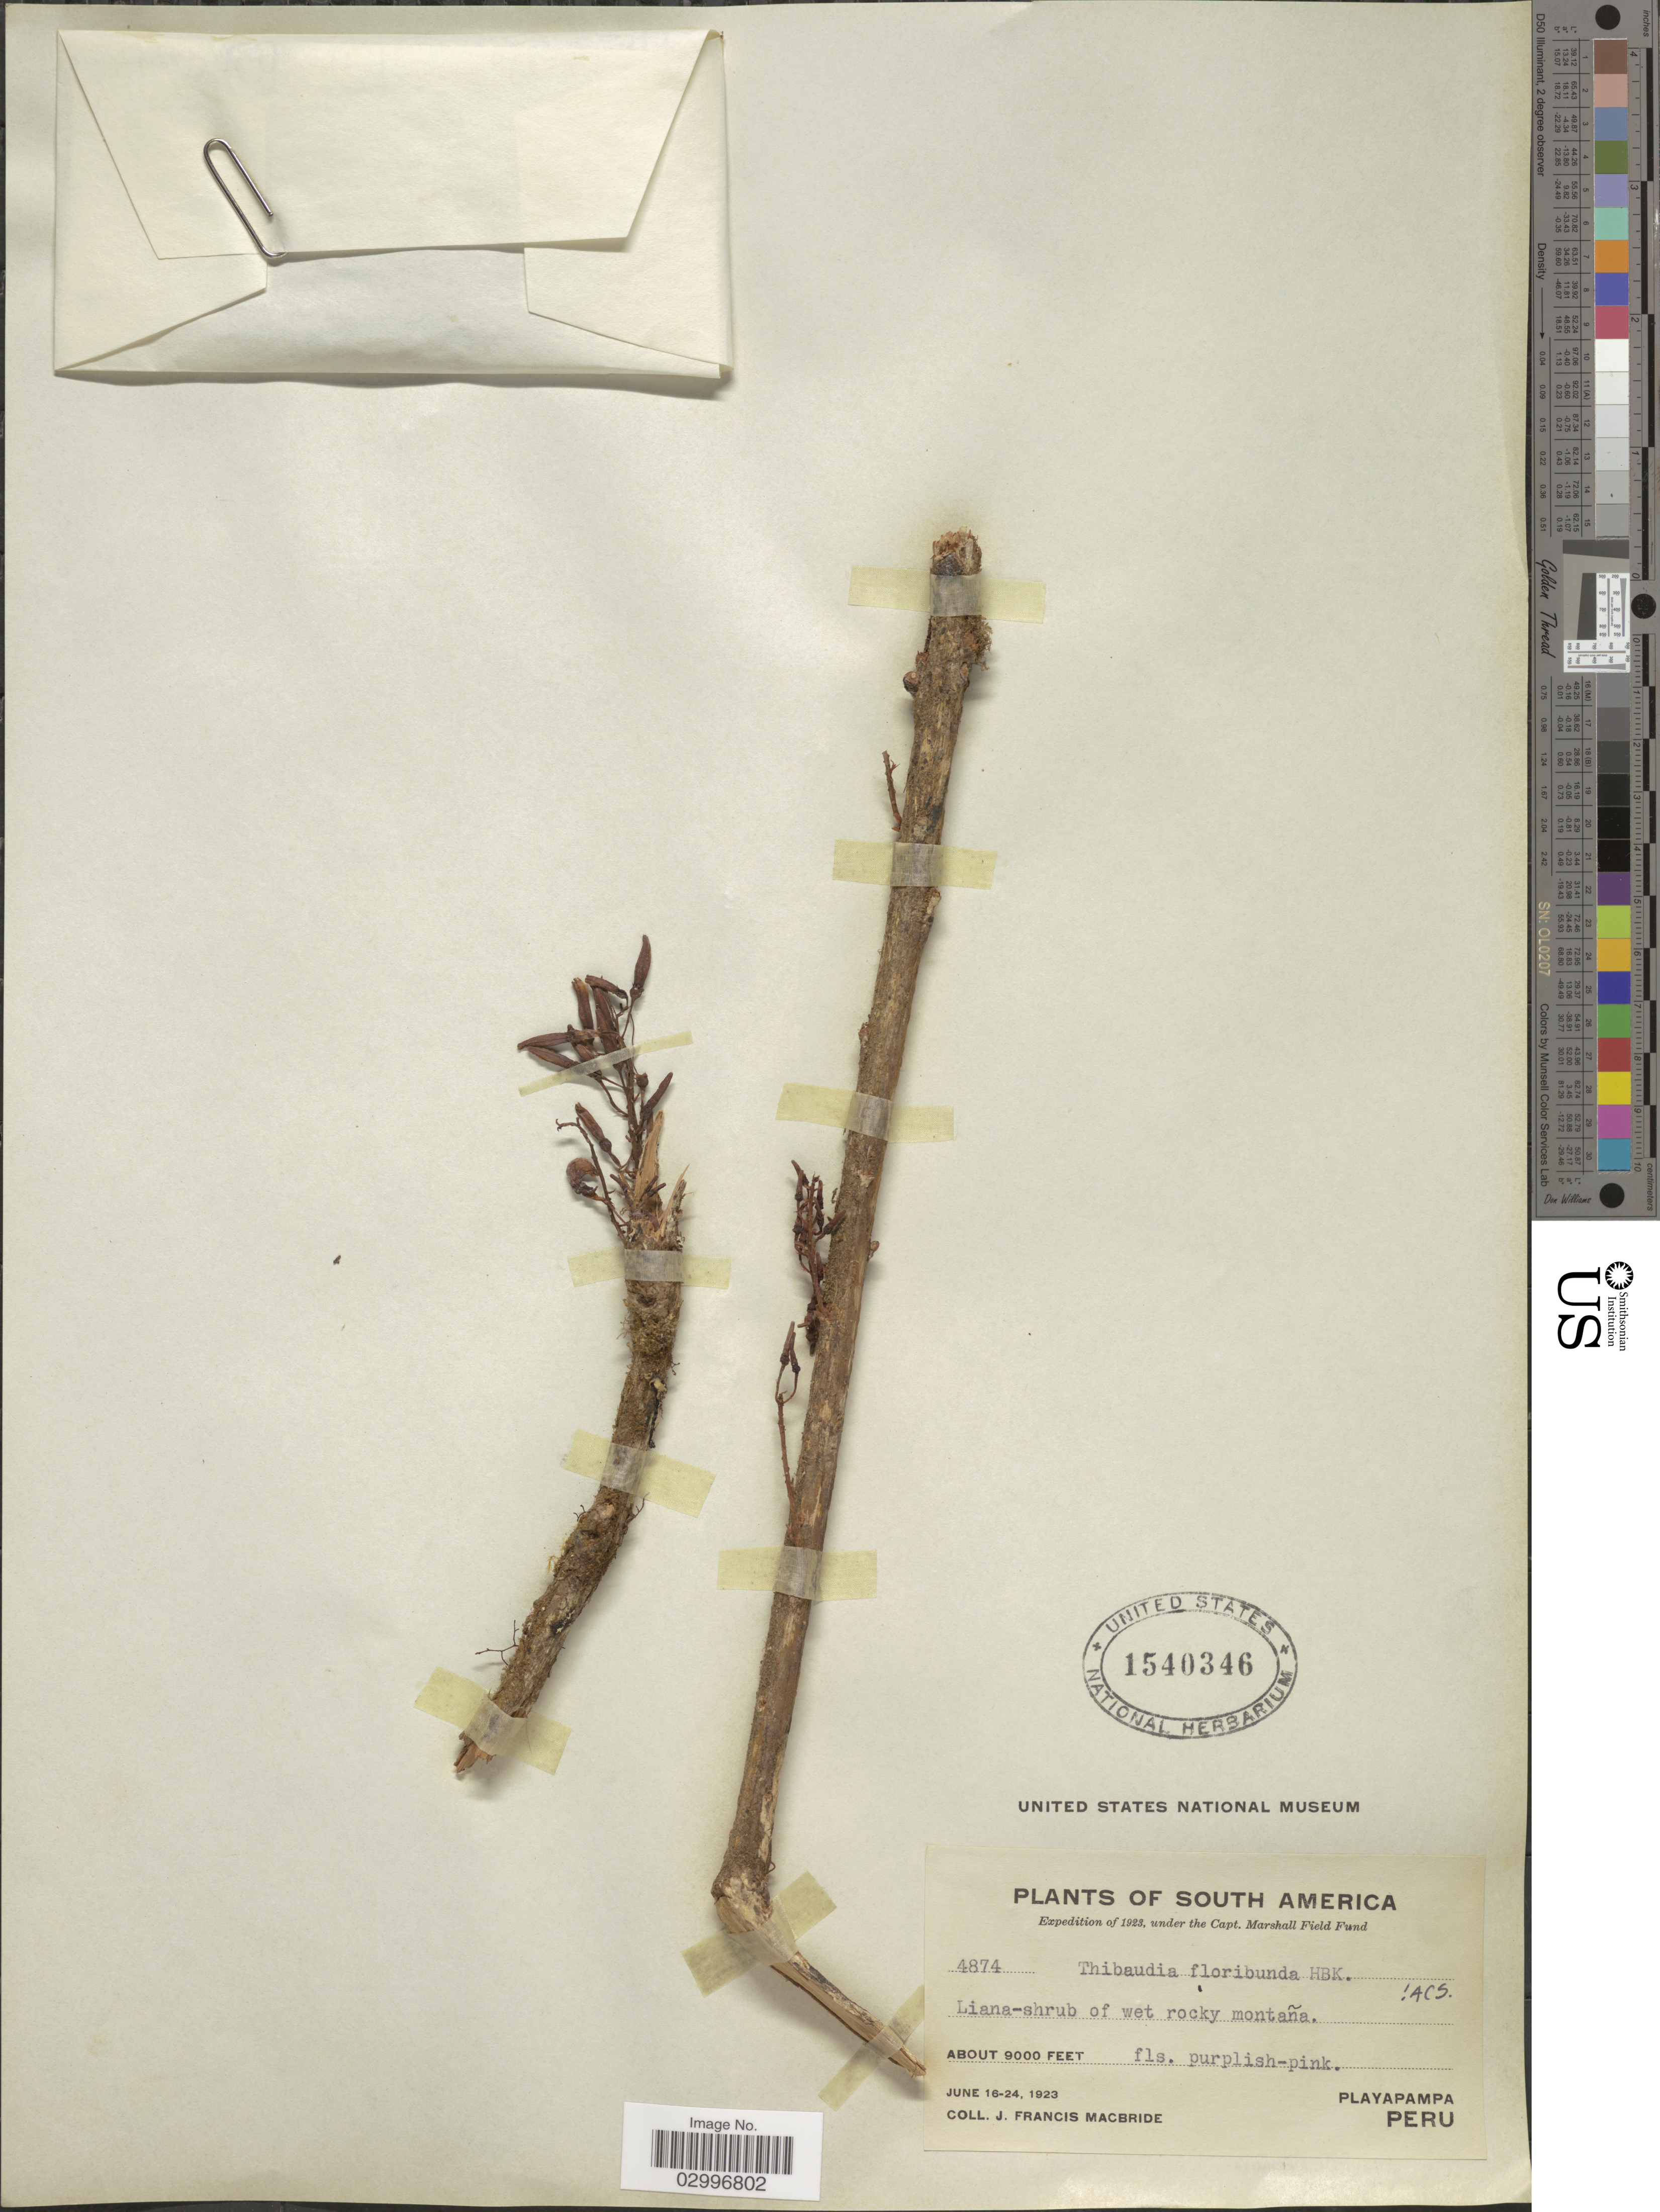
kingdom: Plantae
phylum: Tracheophyta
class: Magnoliopsida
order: Ericales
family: Ericaceae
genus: Thibaudia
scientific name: Thibaudia floribunda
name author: Kunth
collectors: J. F. Macbride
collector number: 4874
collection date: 1923-06-16/1923-06-24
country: Peru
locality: Playapampa.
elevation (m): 2743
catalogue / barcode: US 1540346